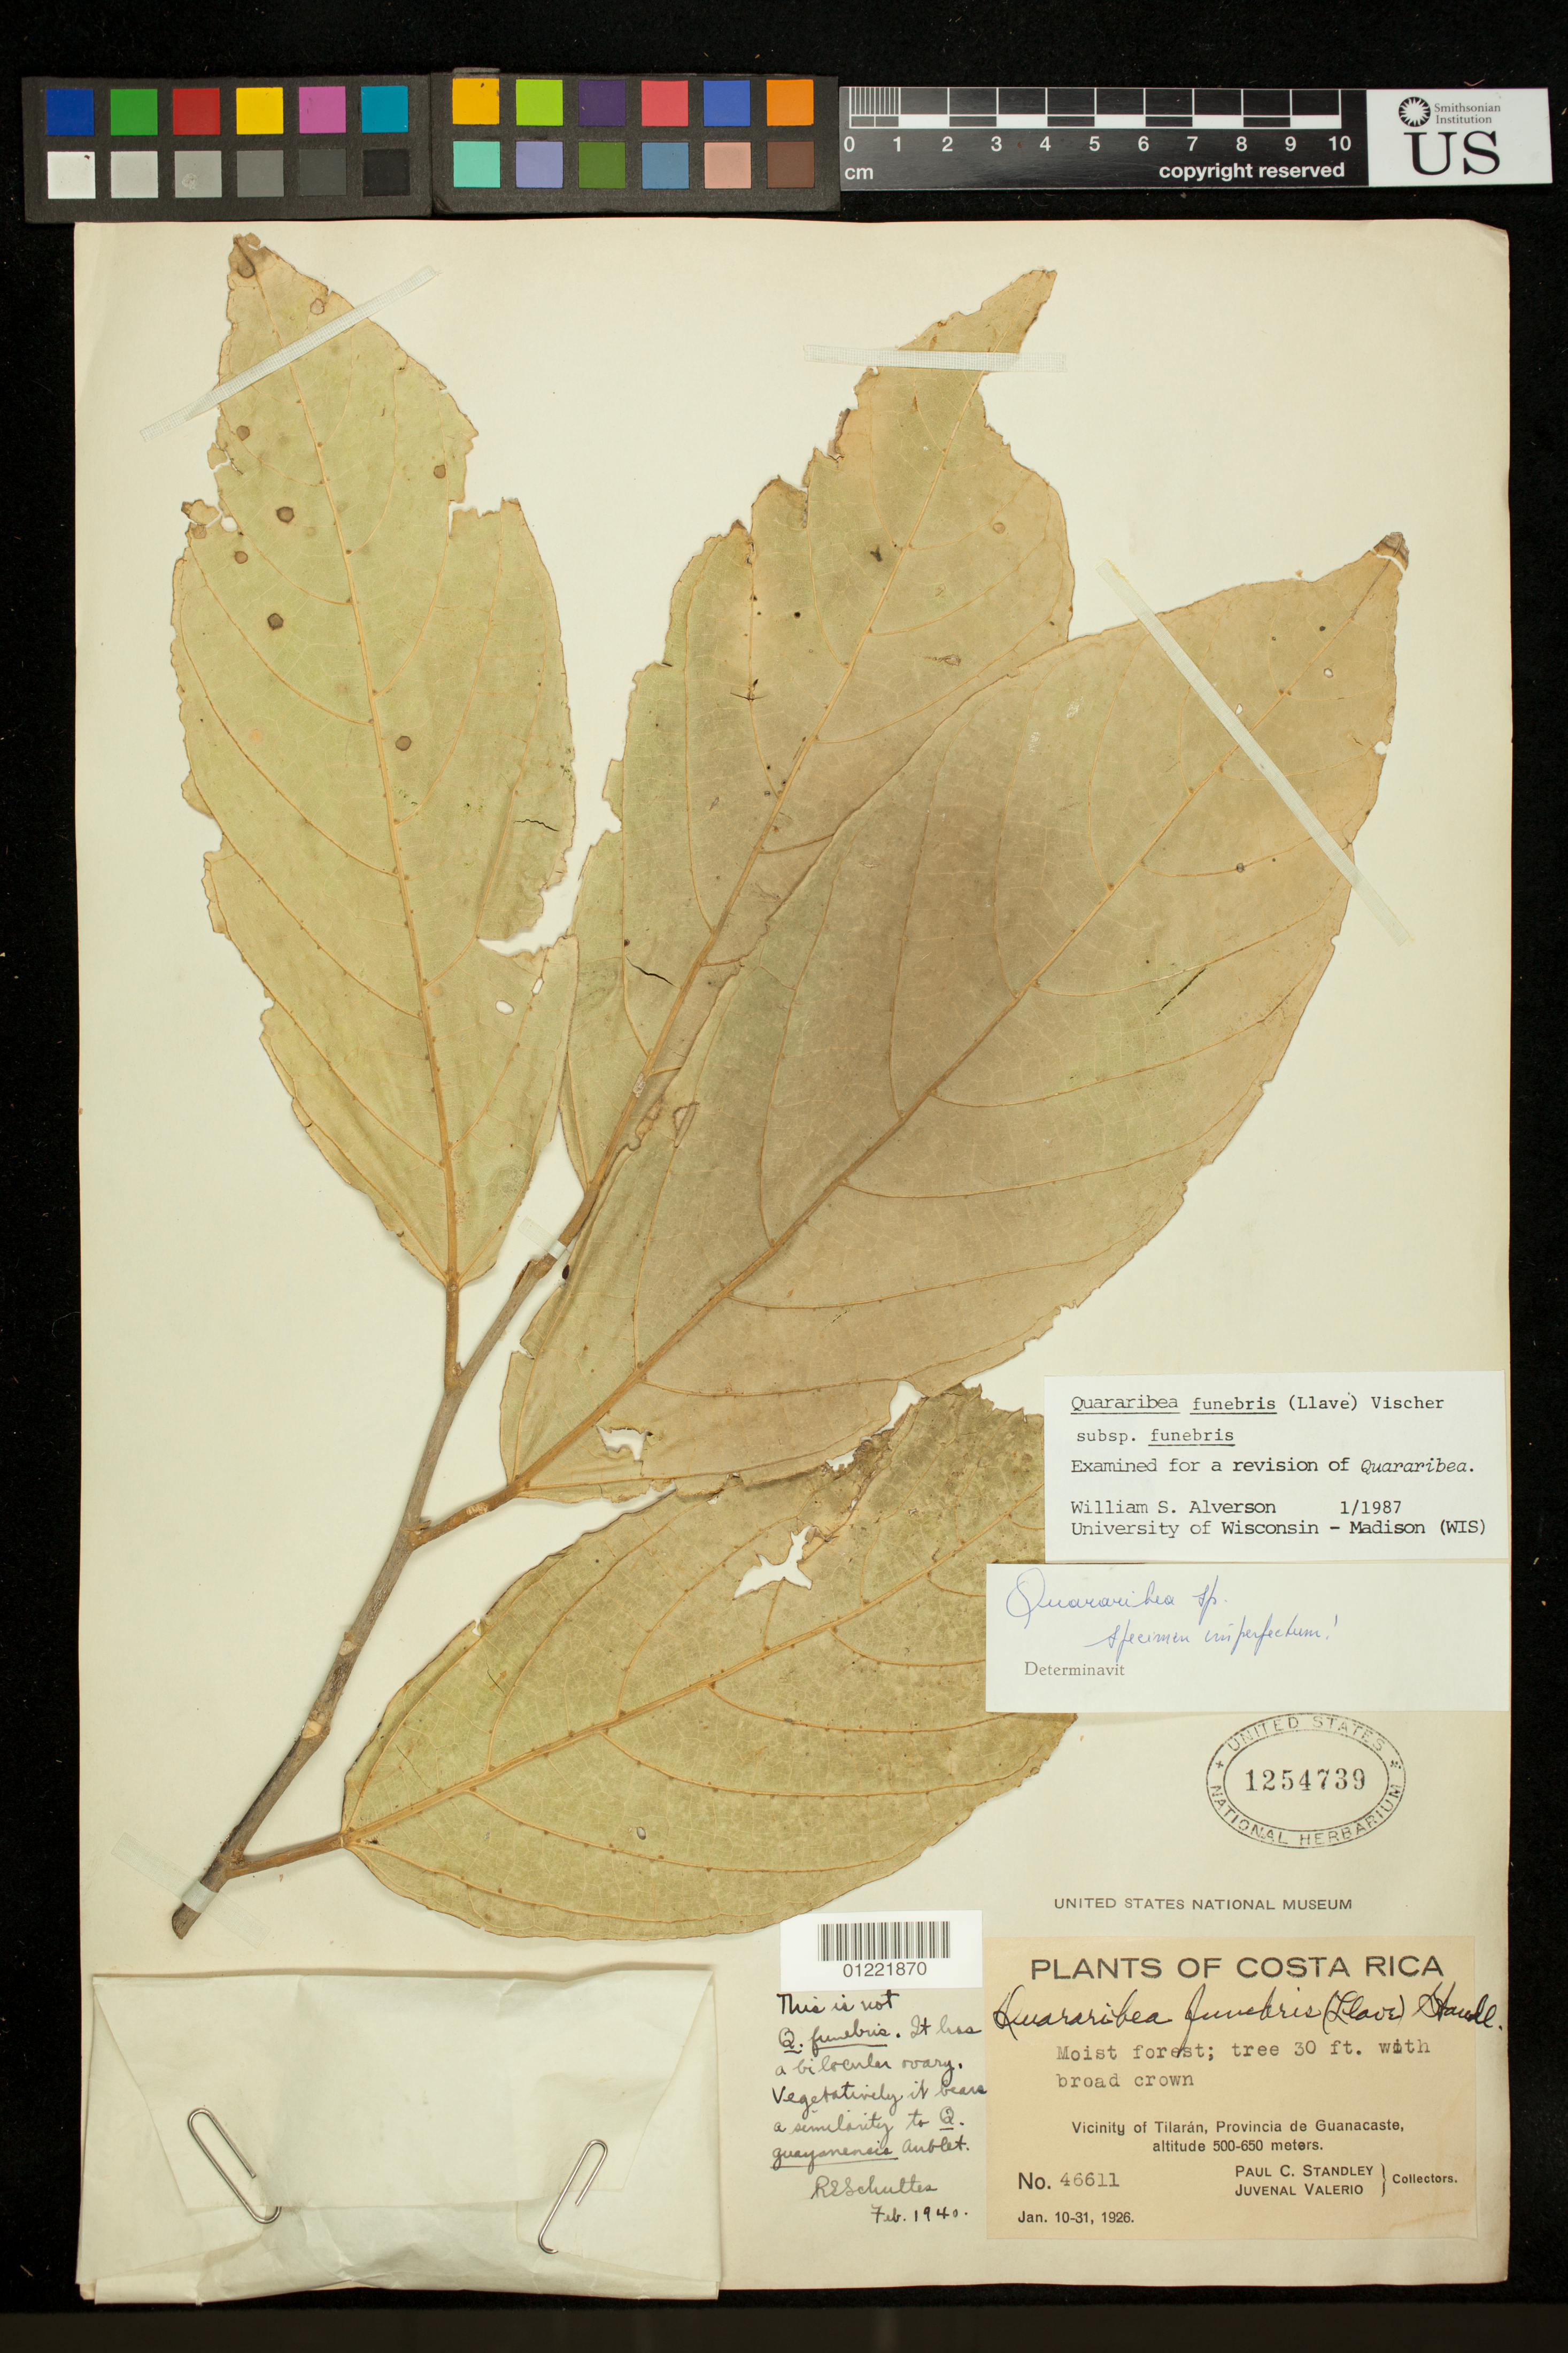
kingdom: Plantae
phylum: Tracheophyta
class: Magnoliopsida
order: Malvales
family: Malvaceae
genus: Quararibea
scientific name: Quararibea funebris subsp. funebris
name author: (La Llave) Vischer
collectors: P. C. Standley & J. Valerio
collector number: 46611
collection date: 1926-01-10/1926-01-31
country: Costa Rica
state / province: Guanacaste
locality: Vicinity of Tilaran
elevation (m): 500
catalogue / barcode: US 1254739